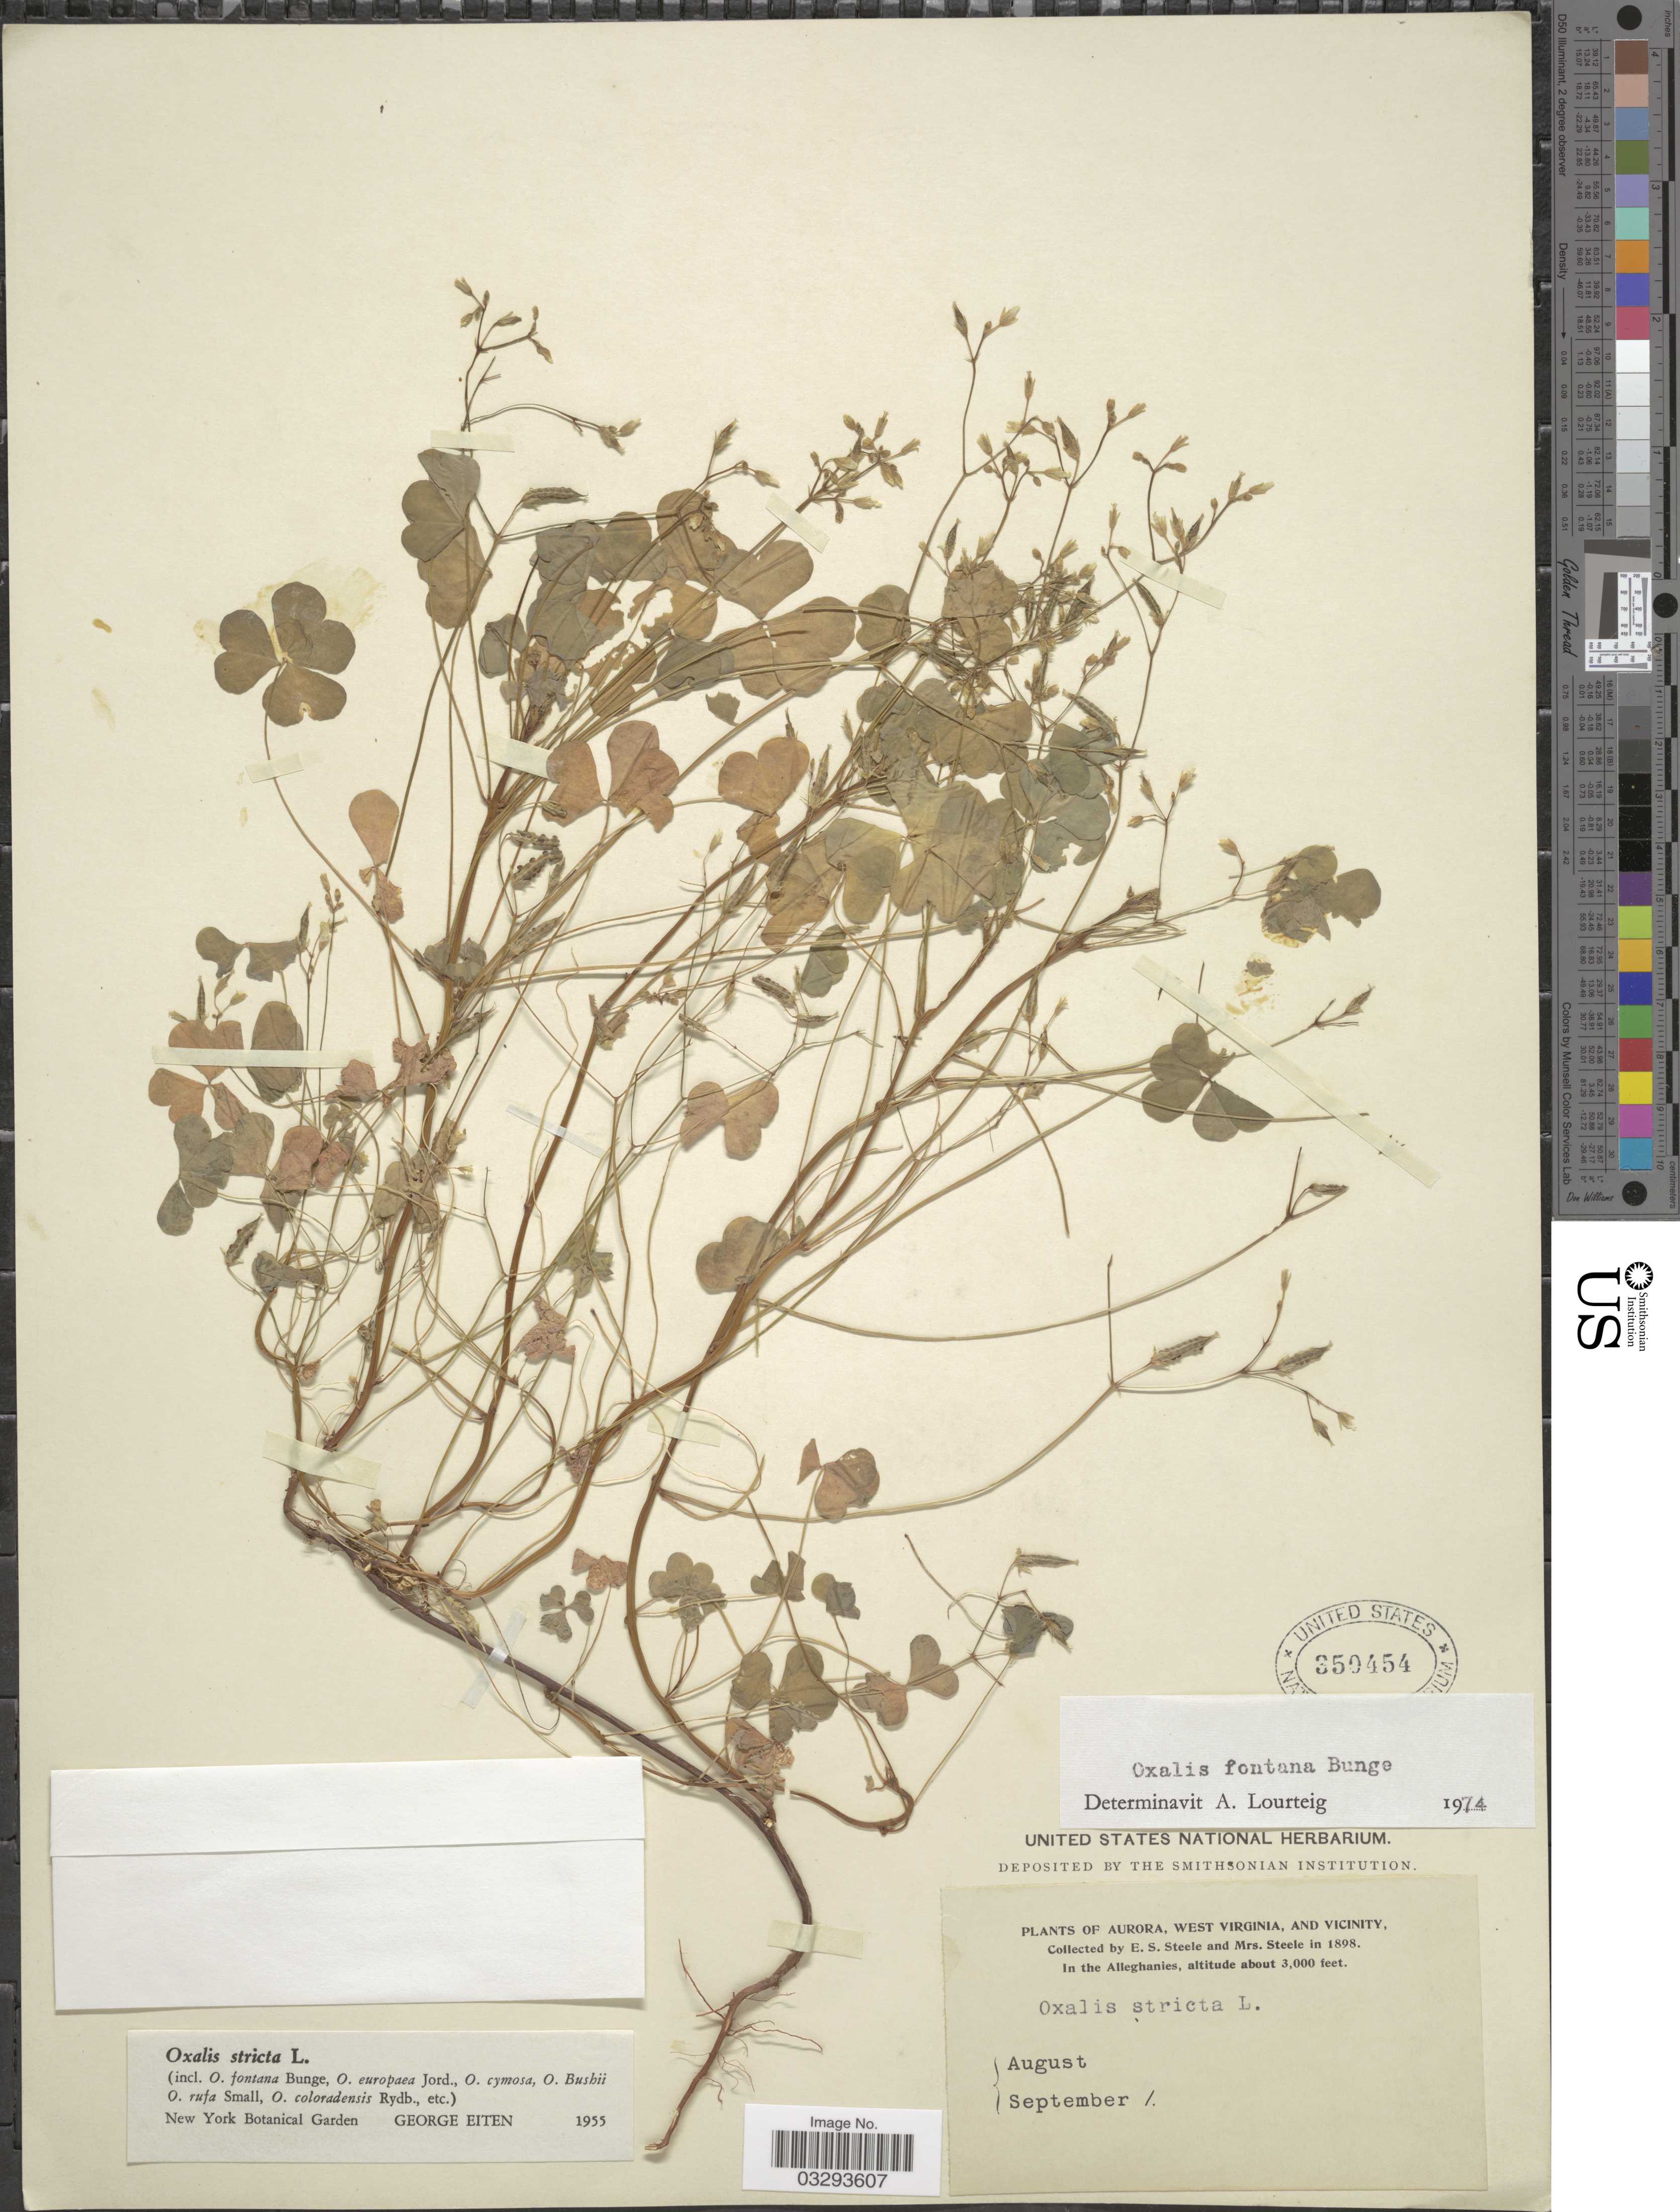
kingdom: Plantae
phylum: Tracheophyta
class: Magnoliopsida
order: Oxalidales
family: Oxalidaceae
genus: Oxalis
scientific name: Oxalis fontana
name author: Bunge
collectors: E. Steele & Mrs. E. S. Steele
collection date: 1898-08/1898-09-01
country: United States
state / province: West Virginia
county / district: Preston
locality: Aurora, and vicinity. In the Alleghanies.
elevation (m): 914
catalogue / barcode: US 350454